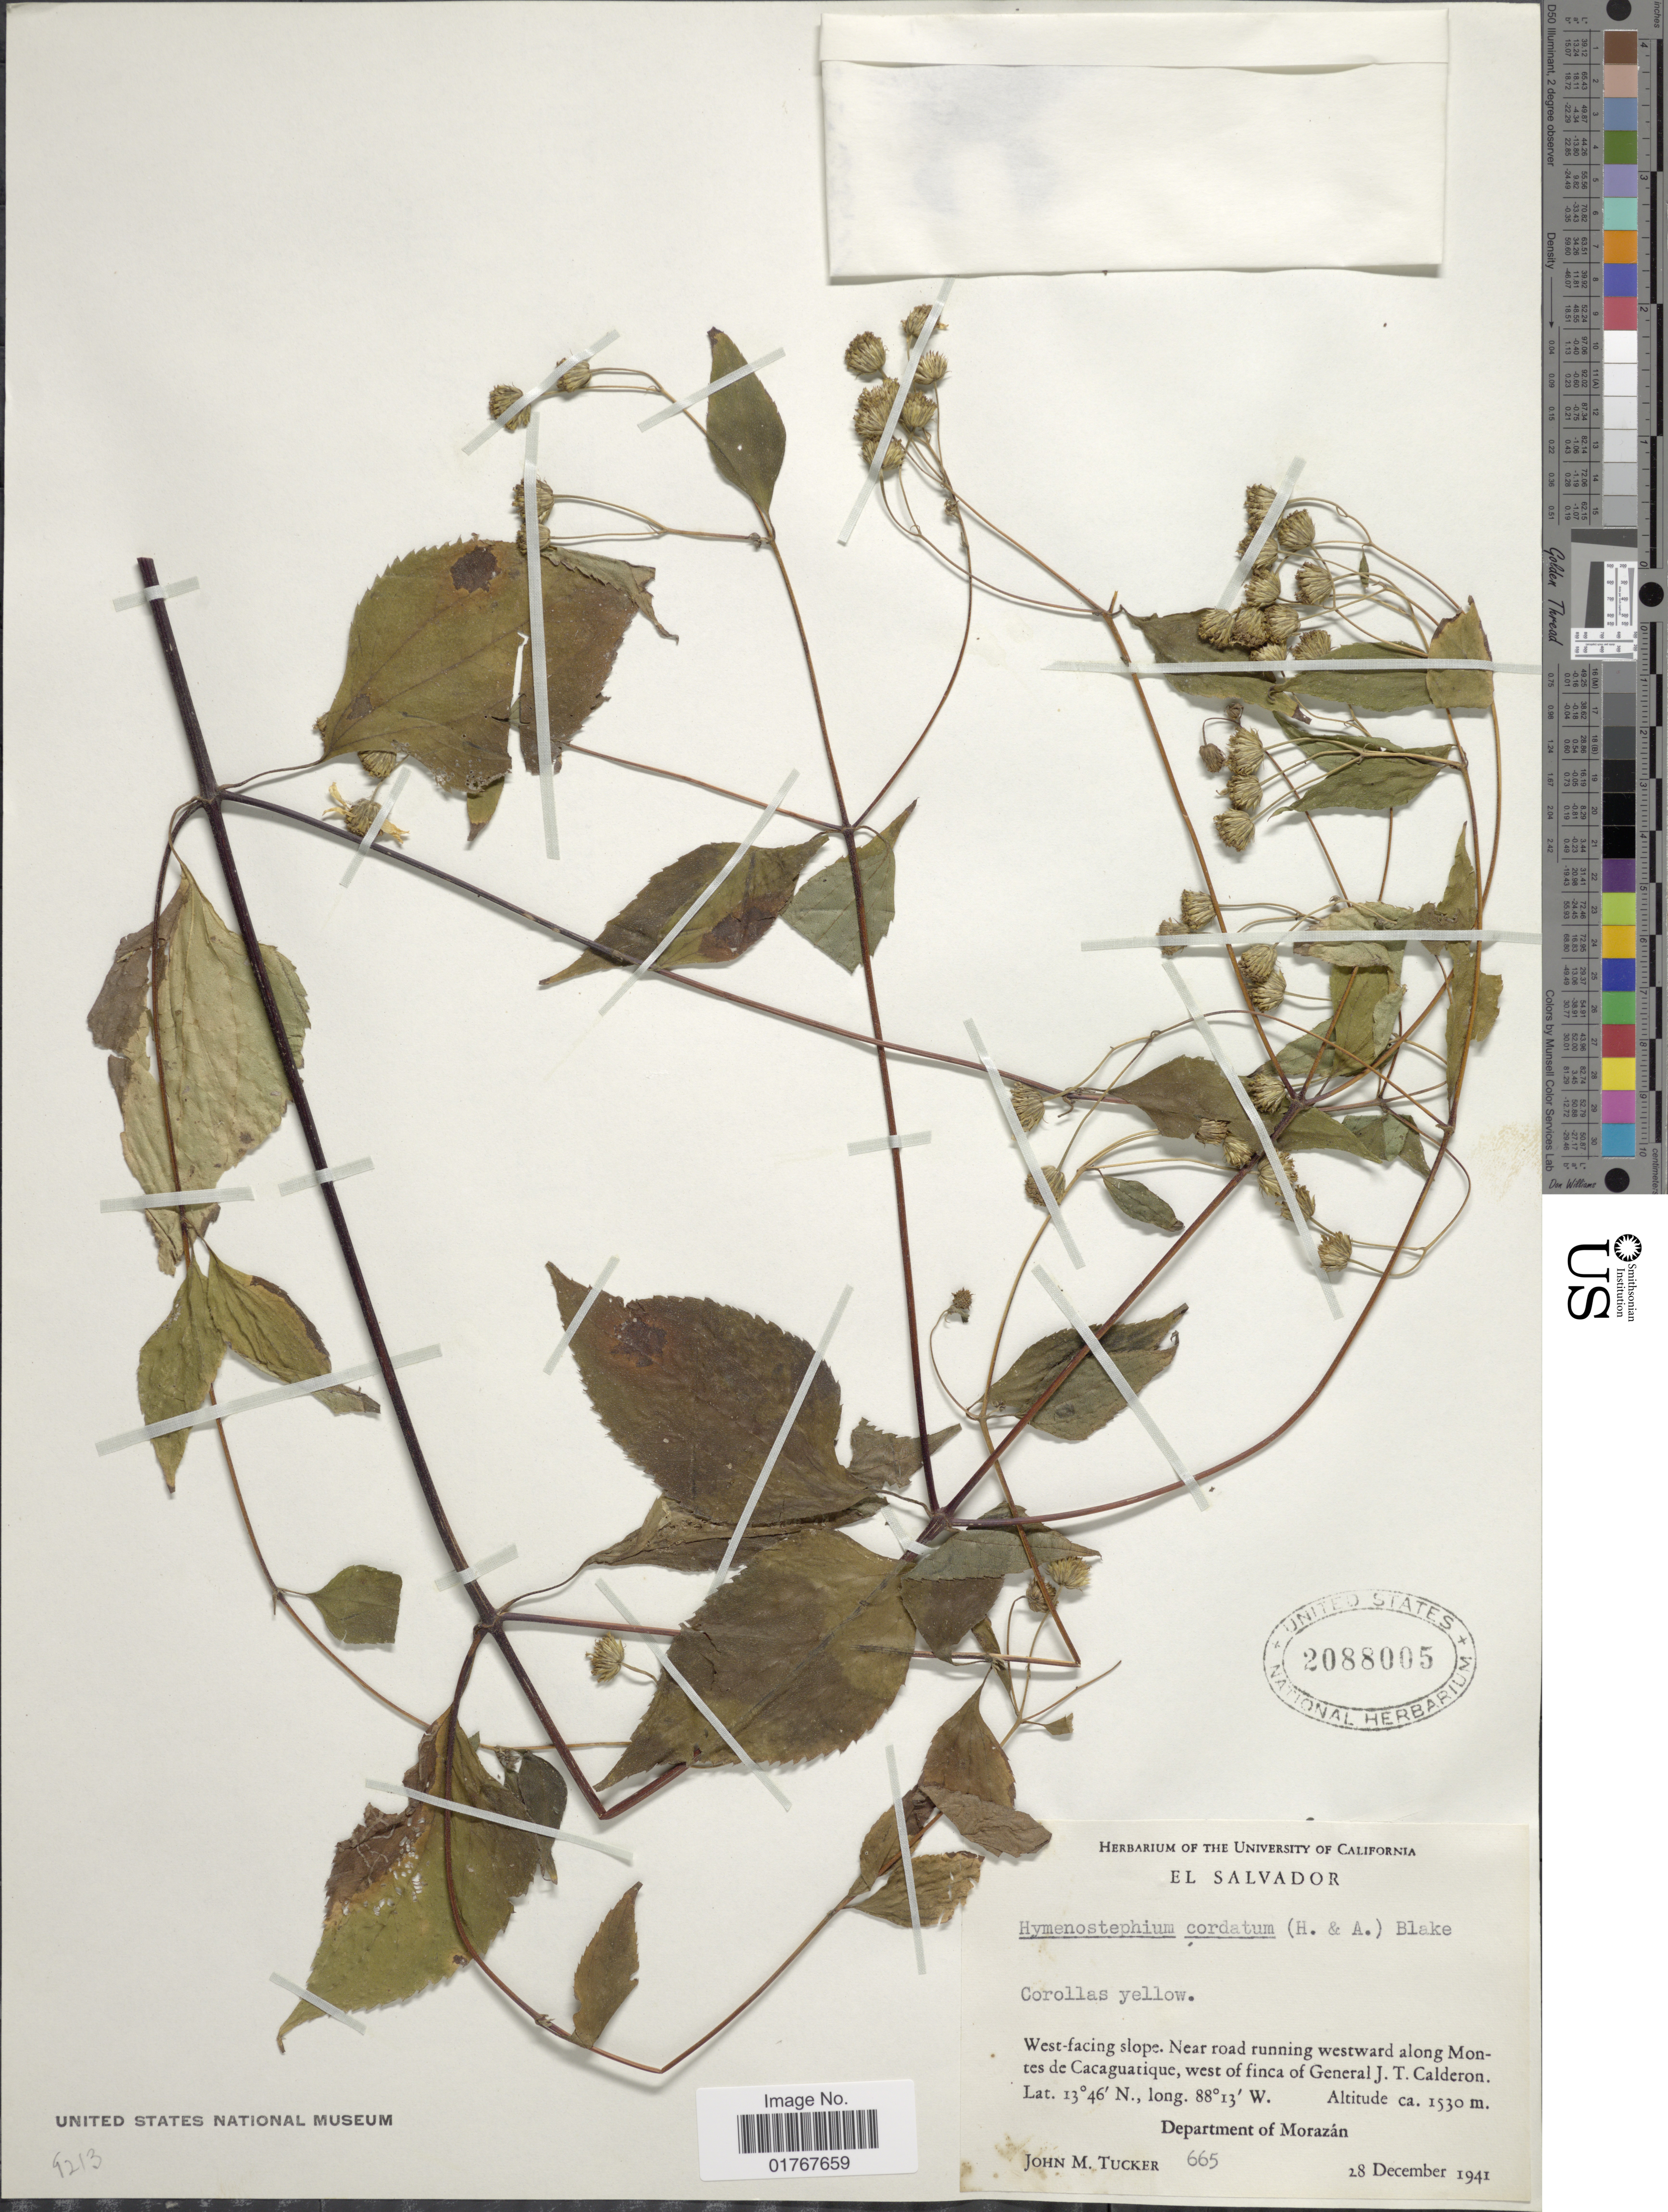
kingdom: Plantae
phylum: Tracheophyta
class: Magnoliopsida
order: Asterales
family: Asteraceae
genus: Viguiera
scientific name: Viguiera cordata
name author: (Hook. & Arn.) D'Arcy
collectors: J. M. Tucker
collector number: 665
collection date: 1941-12-28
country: Honduras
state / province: Fco. Morazán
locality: West-facing slope. Near road running westward along Montes de Cacaguatique,w est of finca of General J.T. Calderon, Department of Morazán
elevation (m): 1530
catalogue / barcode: US 2088005